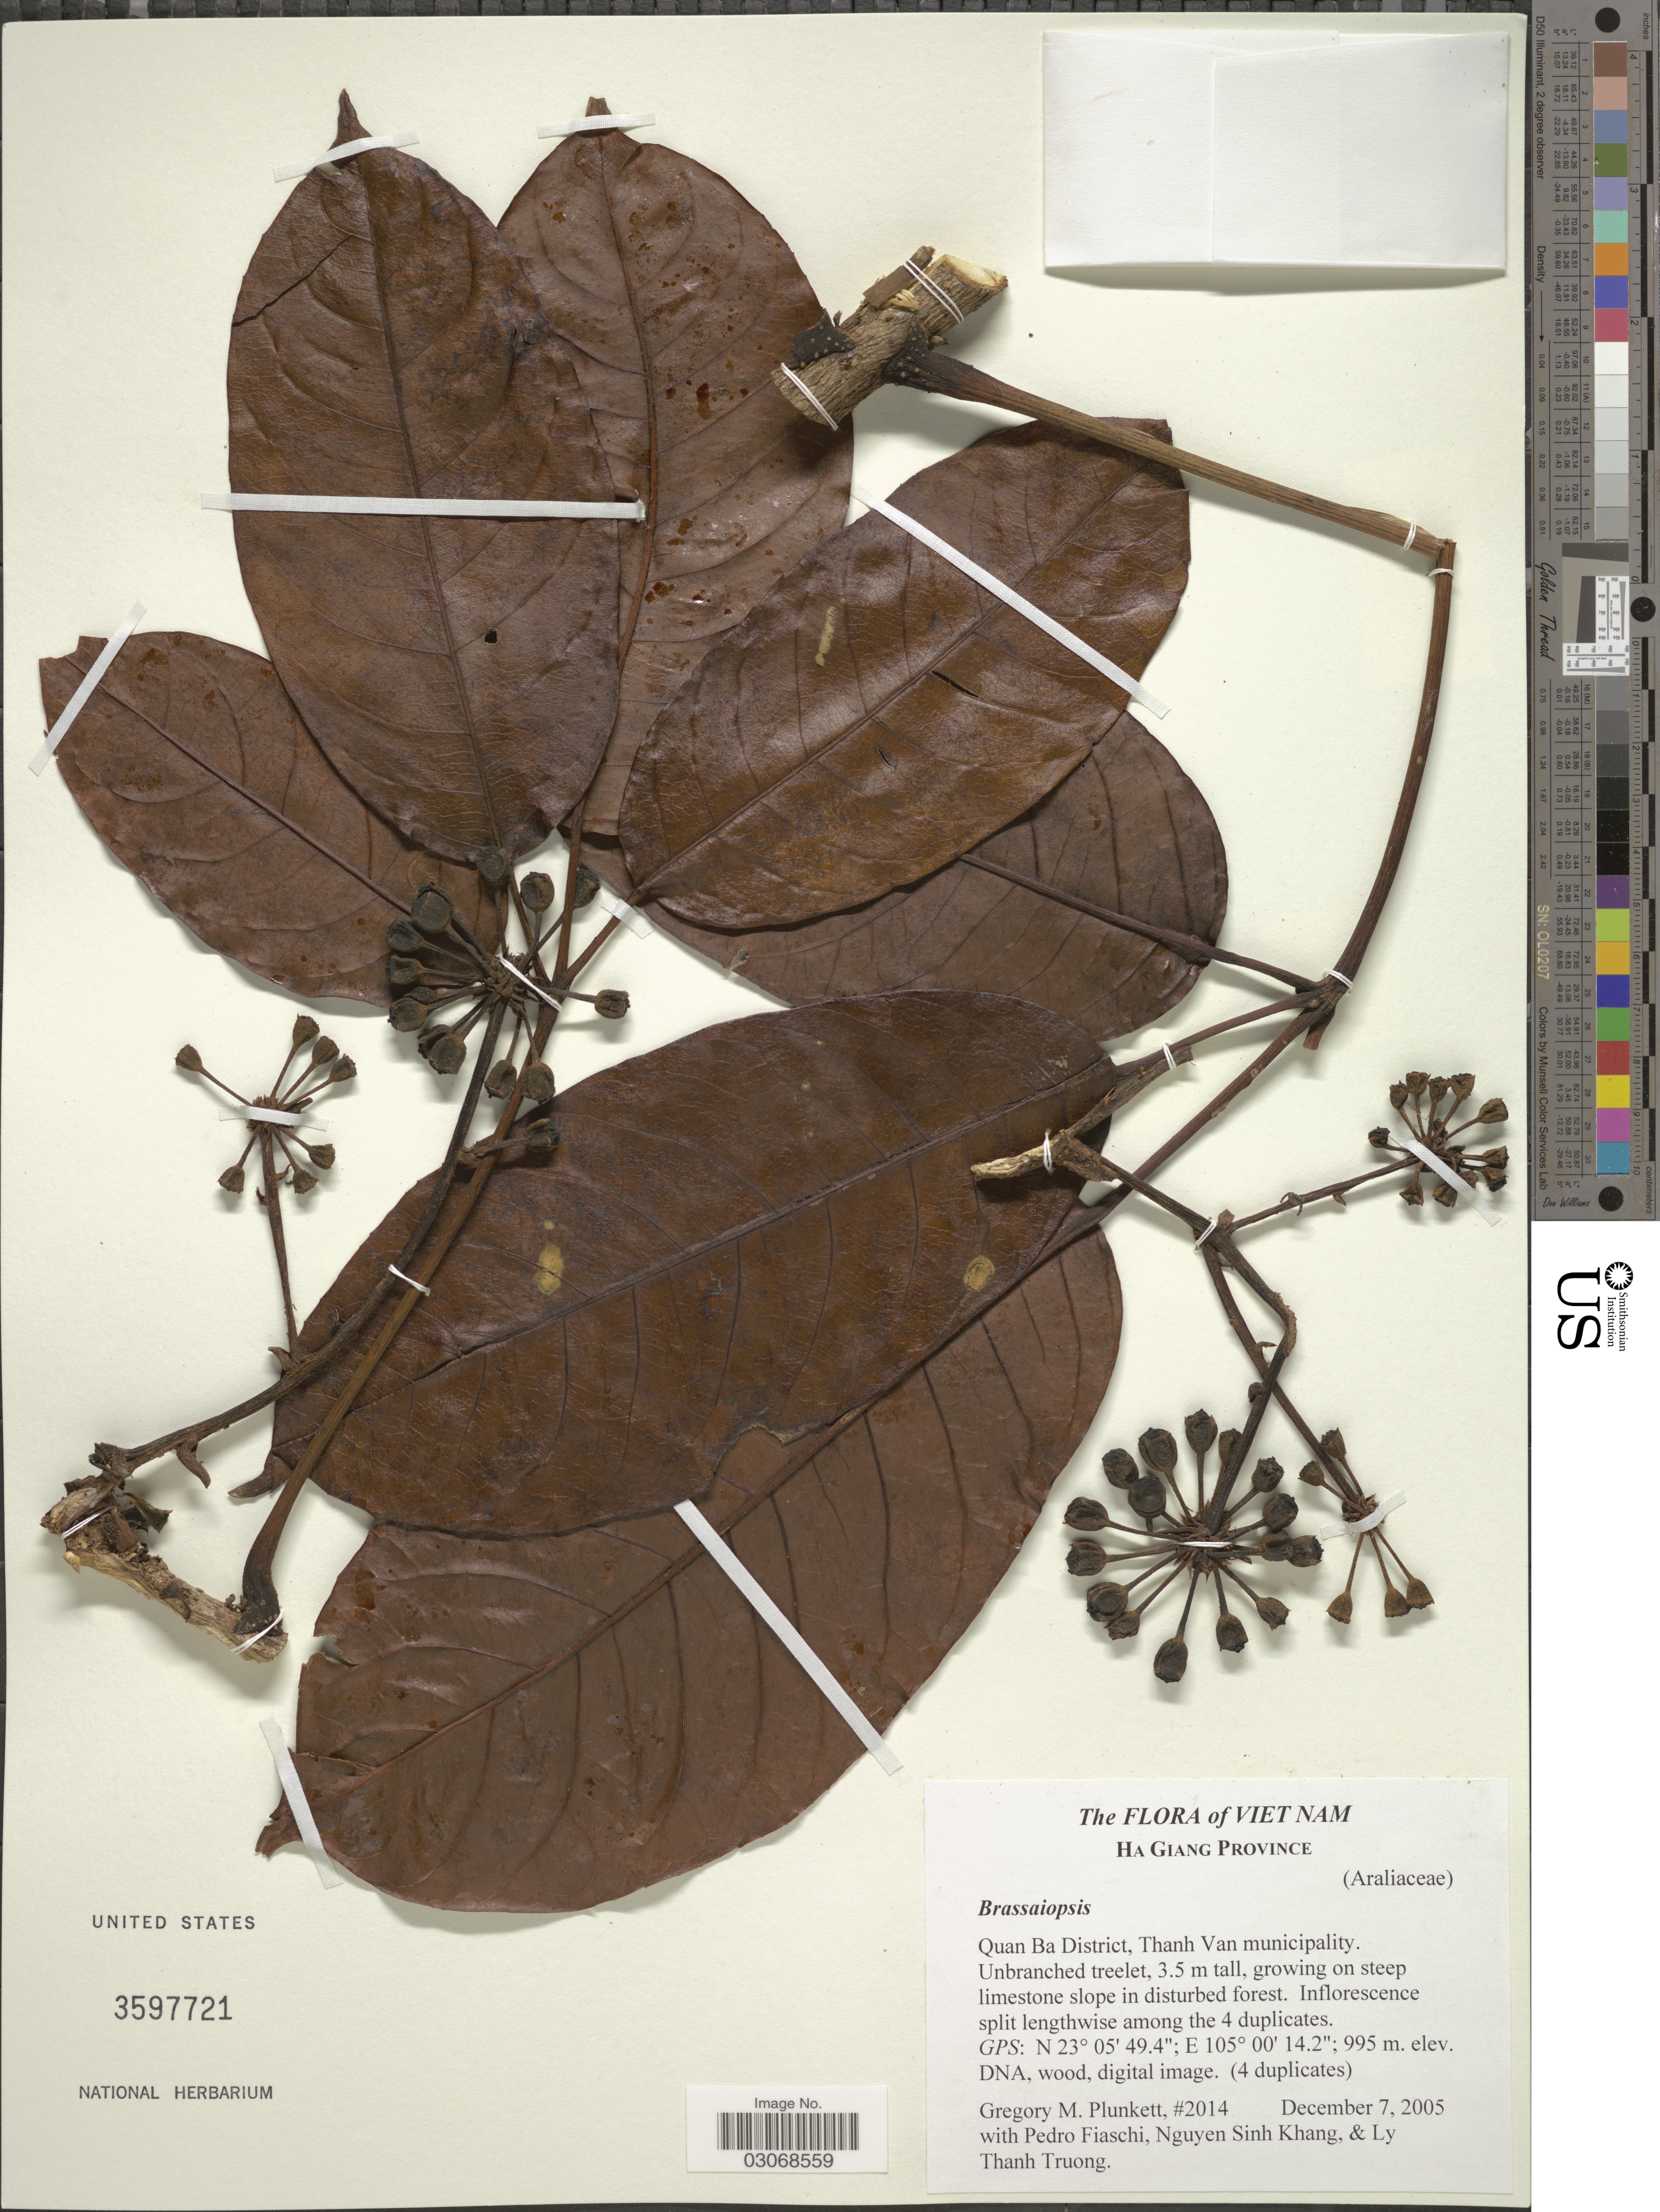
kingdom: Plantae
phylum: Tracheophyta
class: Magnoliopsida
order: Apiales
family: Araliaceae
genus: Brassaiopsis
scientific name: Brassaiopsis sp.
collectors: G. M. Plunkett, P. Fiaschi, P. K. Lôc, N. Khang & L. Truong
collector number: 2014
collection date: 2005-12-07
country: Vietnam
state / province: Ha Giang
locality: Quan Ba District, Thanh Van municipality.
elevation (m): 995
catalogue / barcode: US 3597721